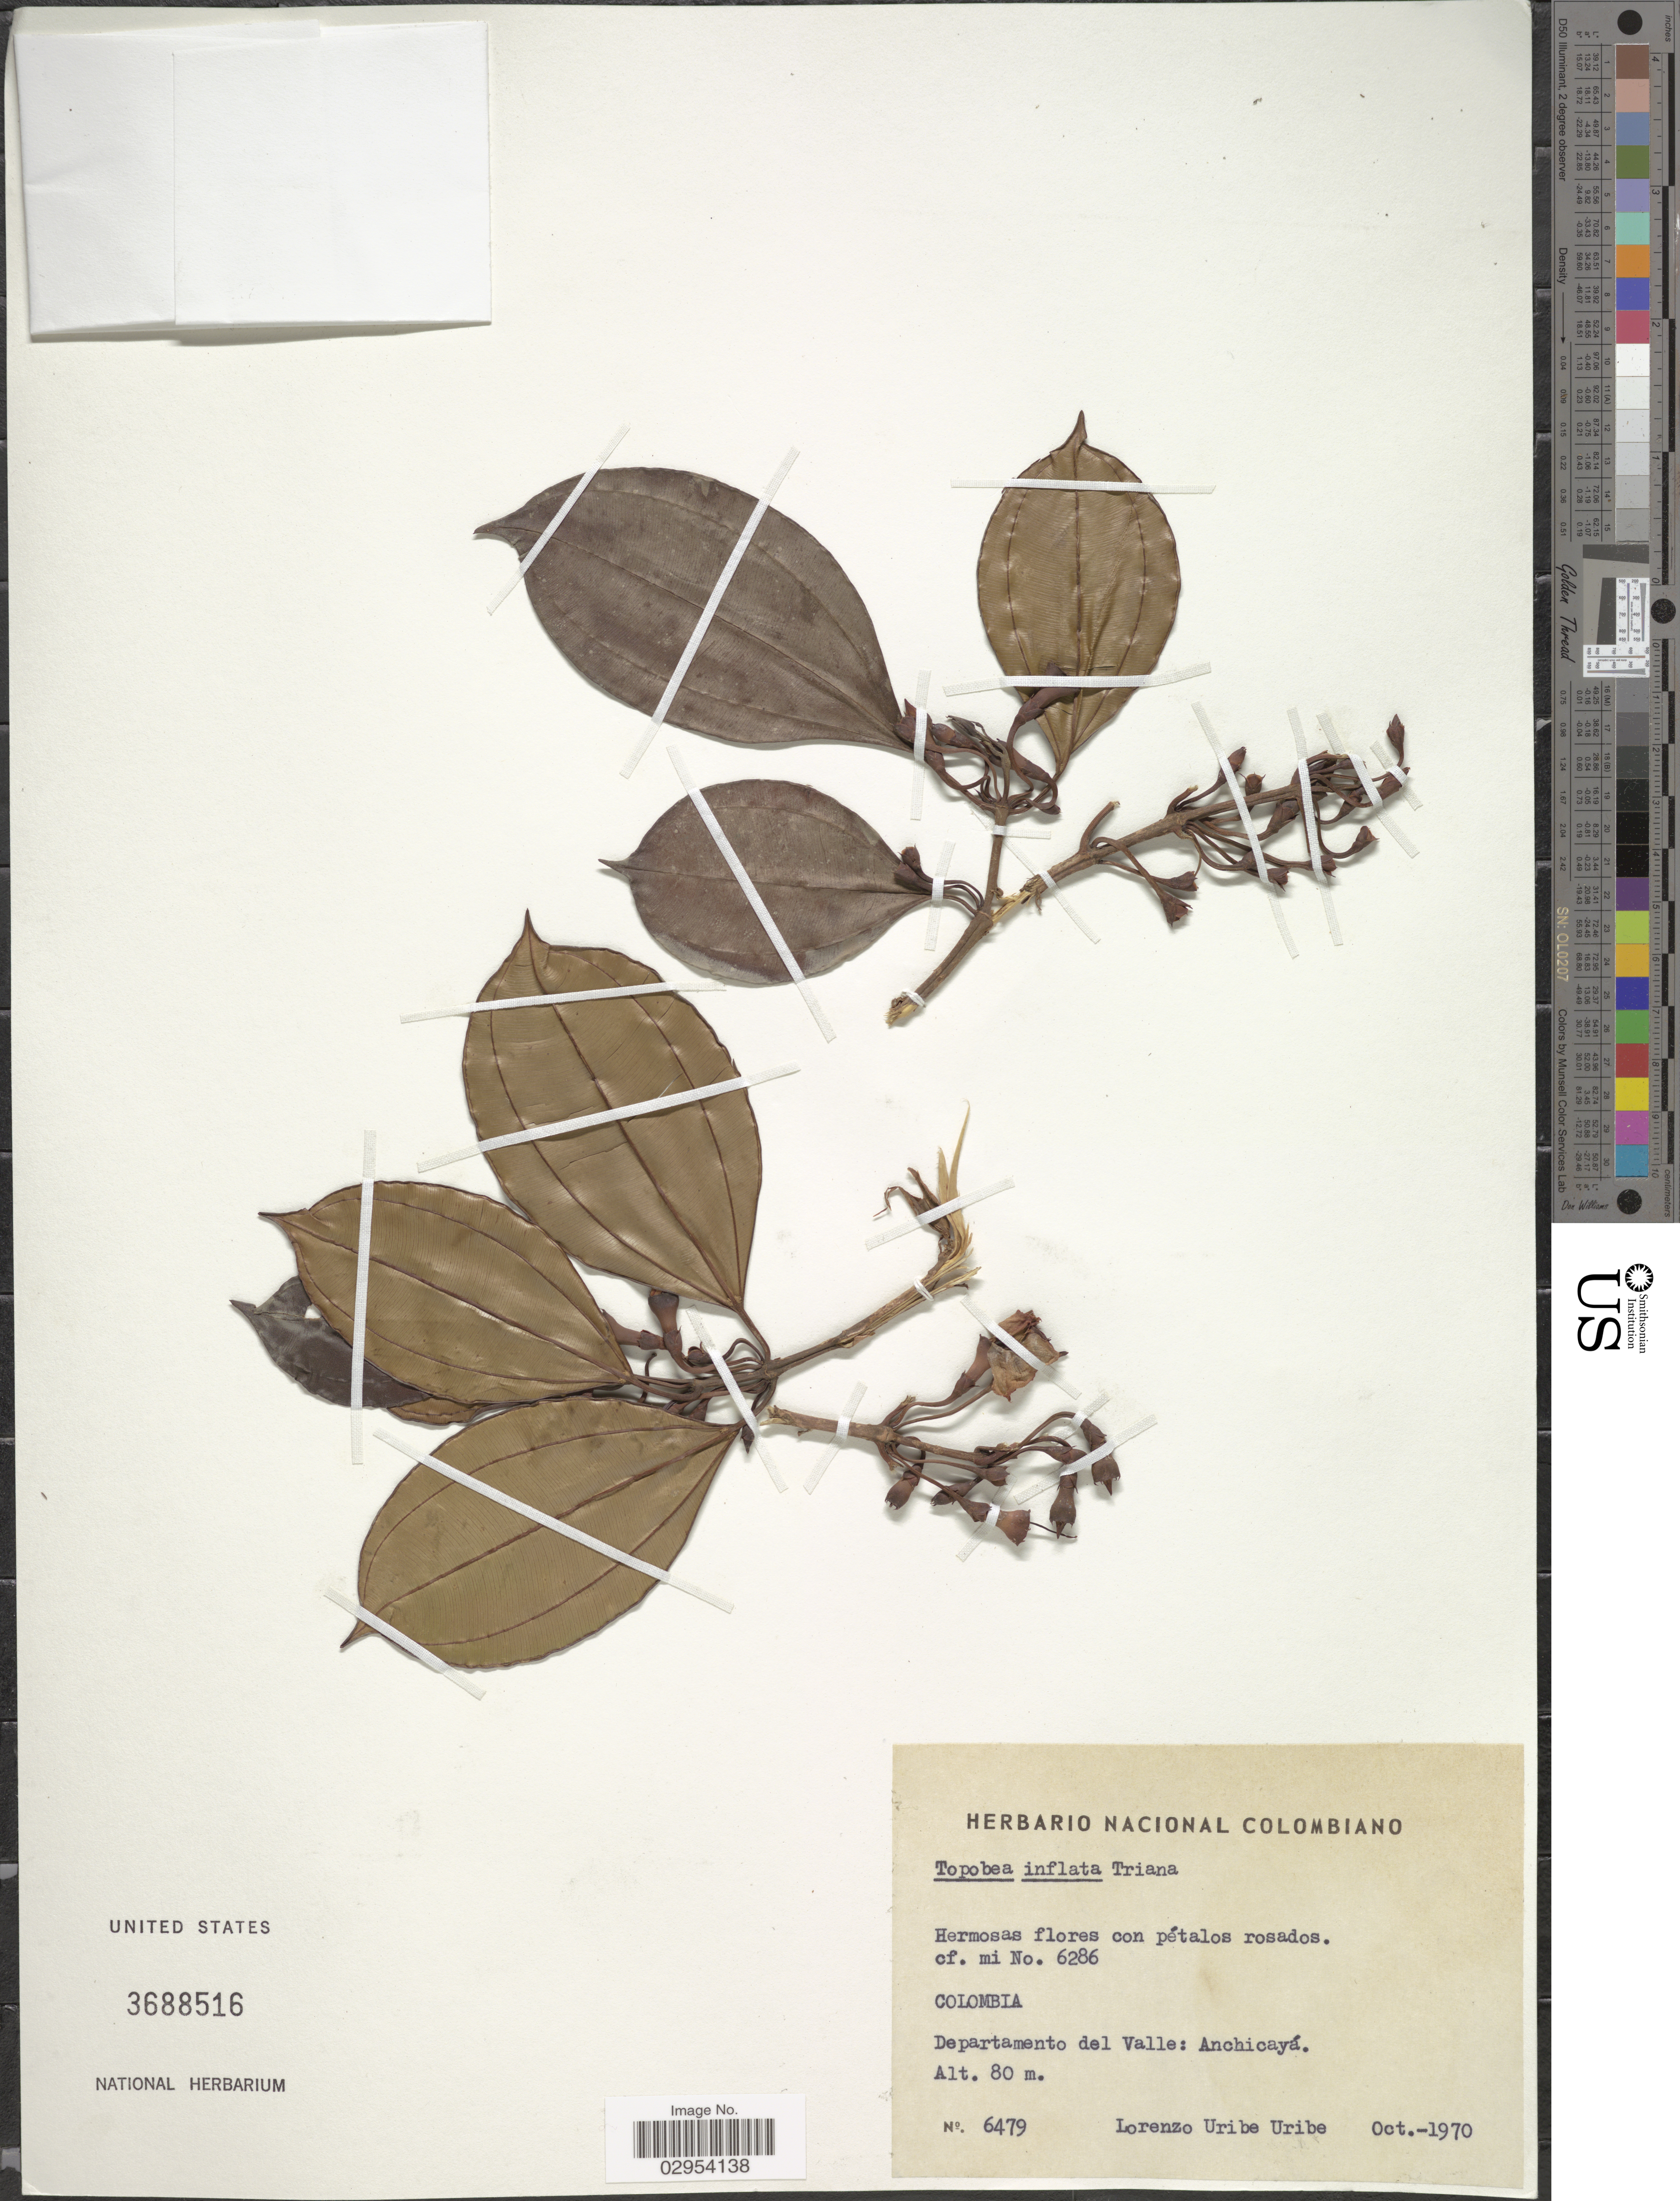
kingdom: Plantae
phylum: Tracheophyta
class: Magnoliopsida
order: Myrtales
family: Melastomataceae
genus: Topobea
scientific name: Topobea inflata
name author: Triana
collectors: L. Uribe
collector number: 6479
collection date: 1970-10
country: Colombia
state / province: Valle del Cauca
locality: Departamento del Valle: Anchicayá.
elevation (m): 80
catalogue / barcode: US 3688516